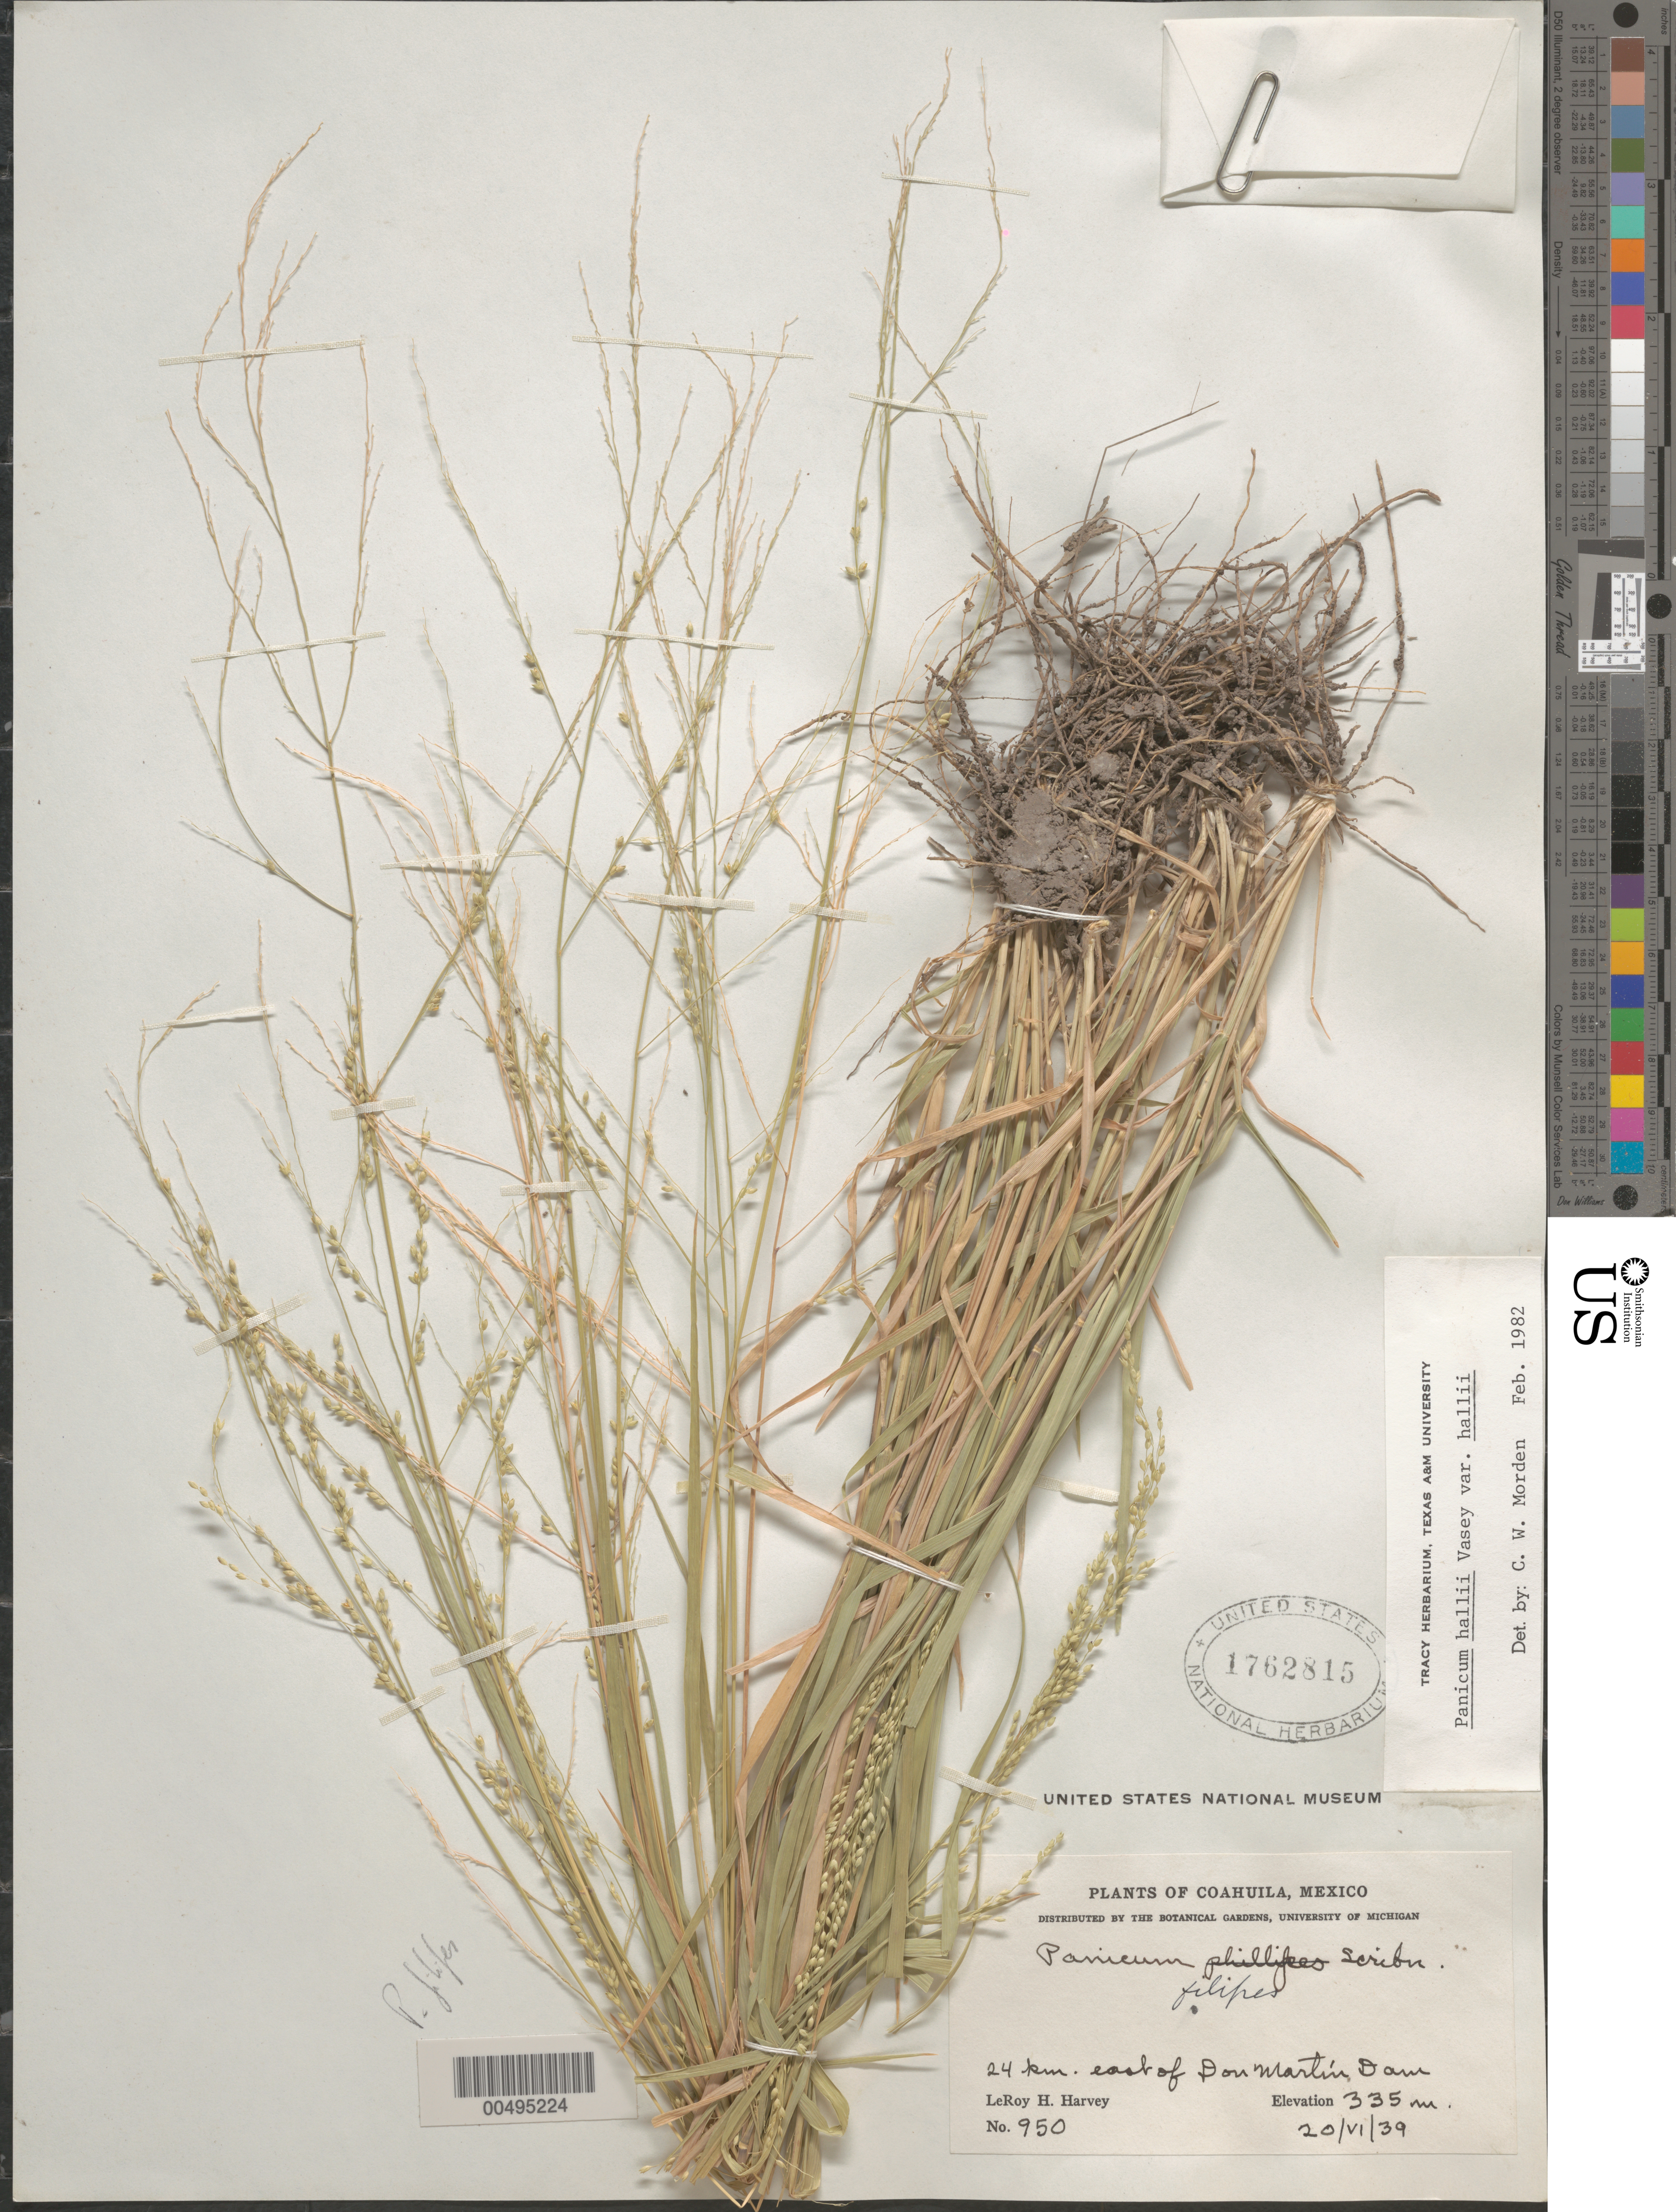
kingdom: Plantae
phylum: Tracheophyta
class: Liliopsida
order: Poales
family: Poaceae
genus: Panicum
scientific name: Panicum hallii var. hallii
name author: Vasey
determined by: Morden, C. W.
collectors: L. H. Harvey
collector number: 950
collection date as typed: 20 Jun 1939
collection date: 1939-06-20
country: Mexico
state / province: Coahuila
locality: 24 km E of Don Martin Dam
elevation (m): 335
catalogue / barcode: US 1762815